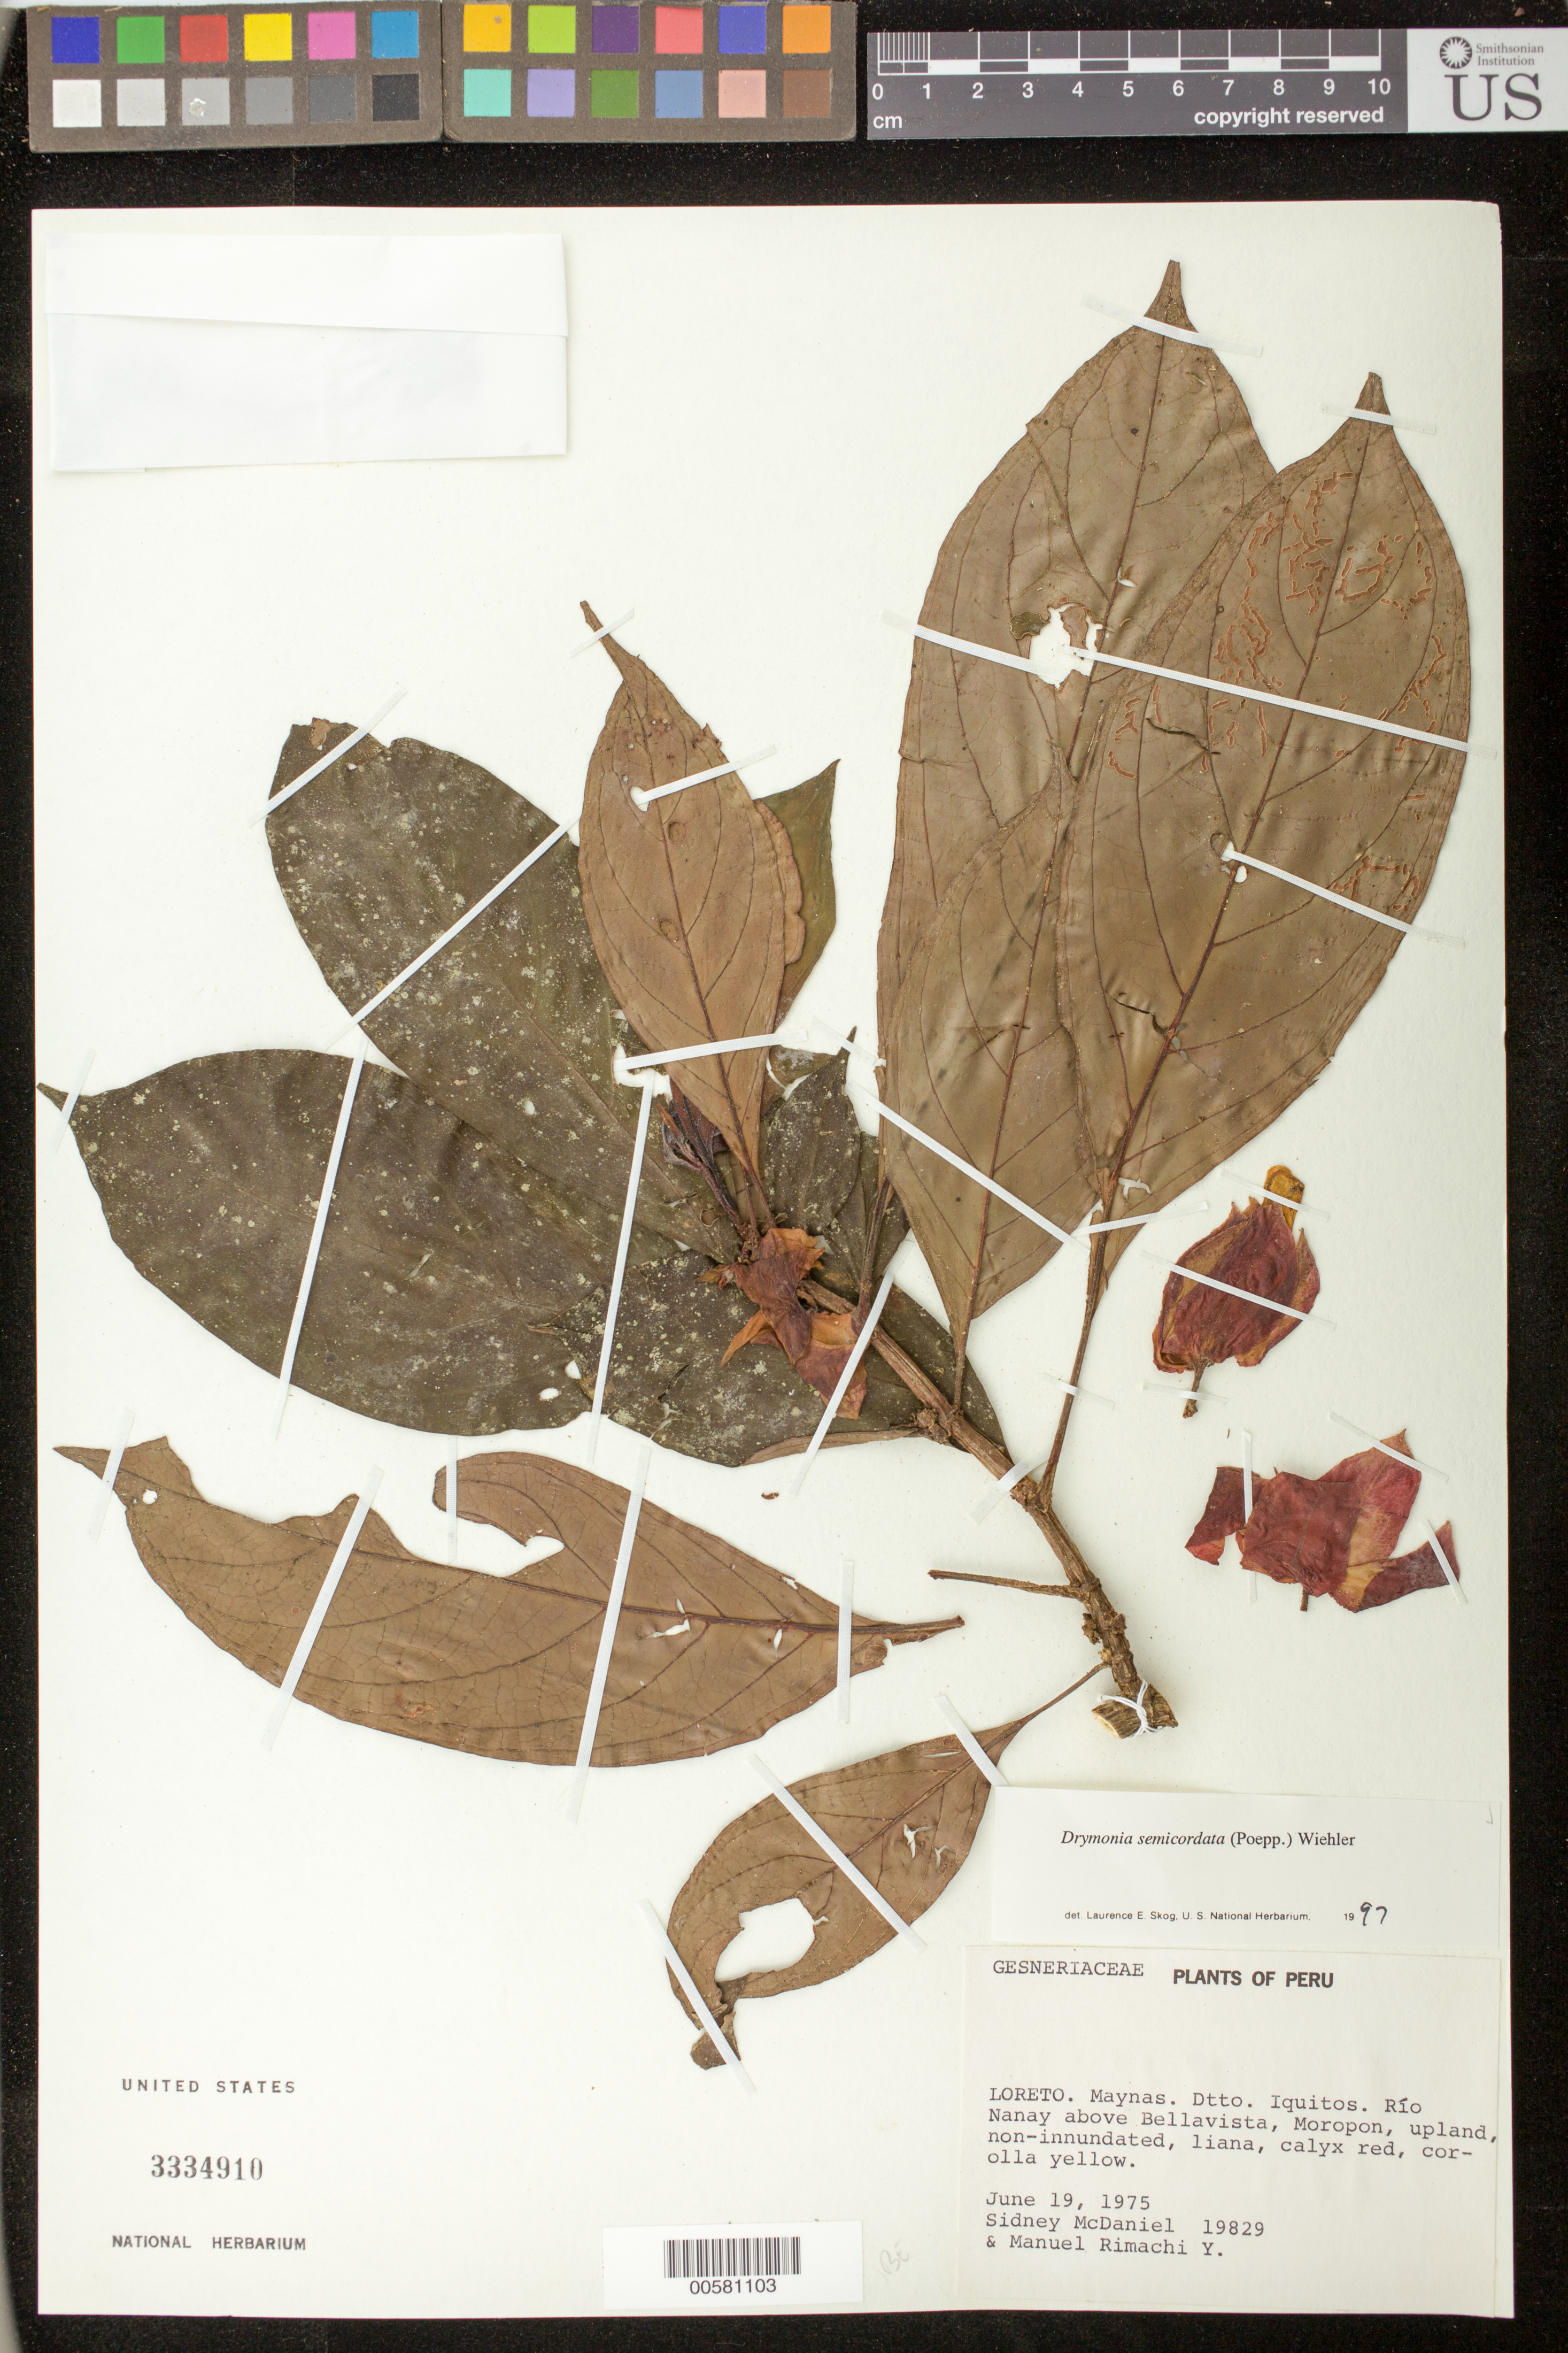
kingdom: Plantae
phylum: Tracheophyta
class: Magnoliopsida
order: Lamiales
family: Gesneriaceae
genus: Drymonia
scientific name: Drymonia semicordata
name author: (Poepp.) Wiehler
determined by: Skog, Laurence E.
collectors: S. McDaniel & M. Rimachi Y.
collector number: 19829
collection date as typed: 19 Jun 1975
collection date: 1975-06-19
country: Peru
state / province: Loreto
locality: Prov. Maynas, Dtto. Iquitos; Río Nanay above Bellavista, Moropon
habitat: Upland, non-inundated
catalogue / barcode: US 3334910